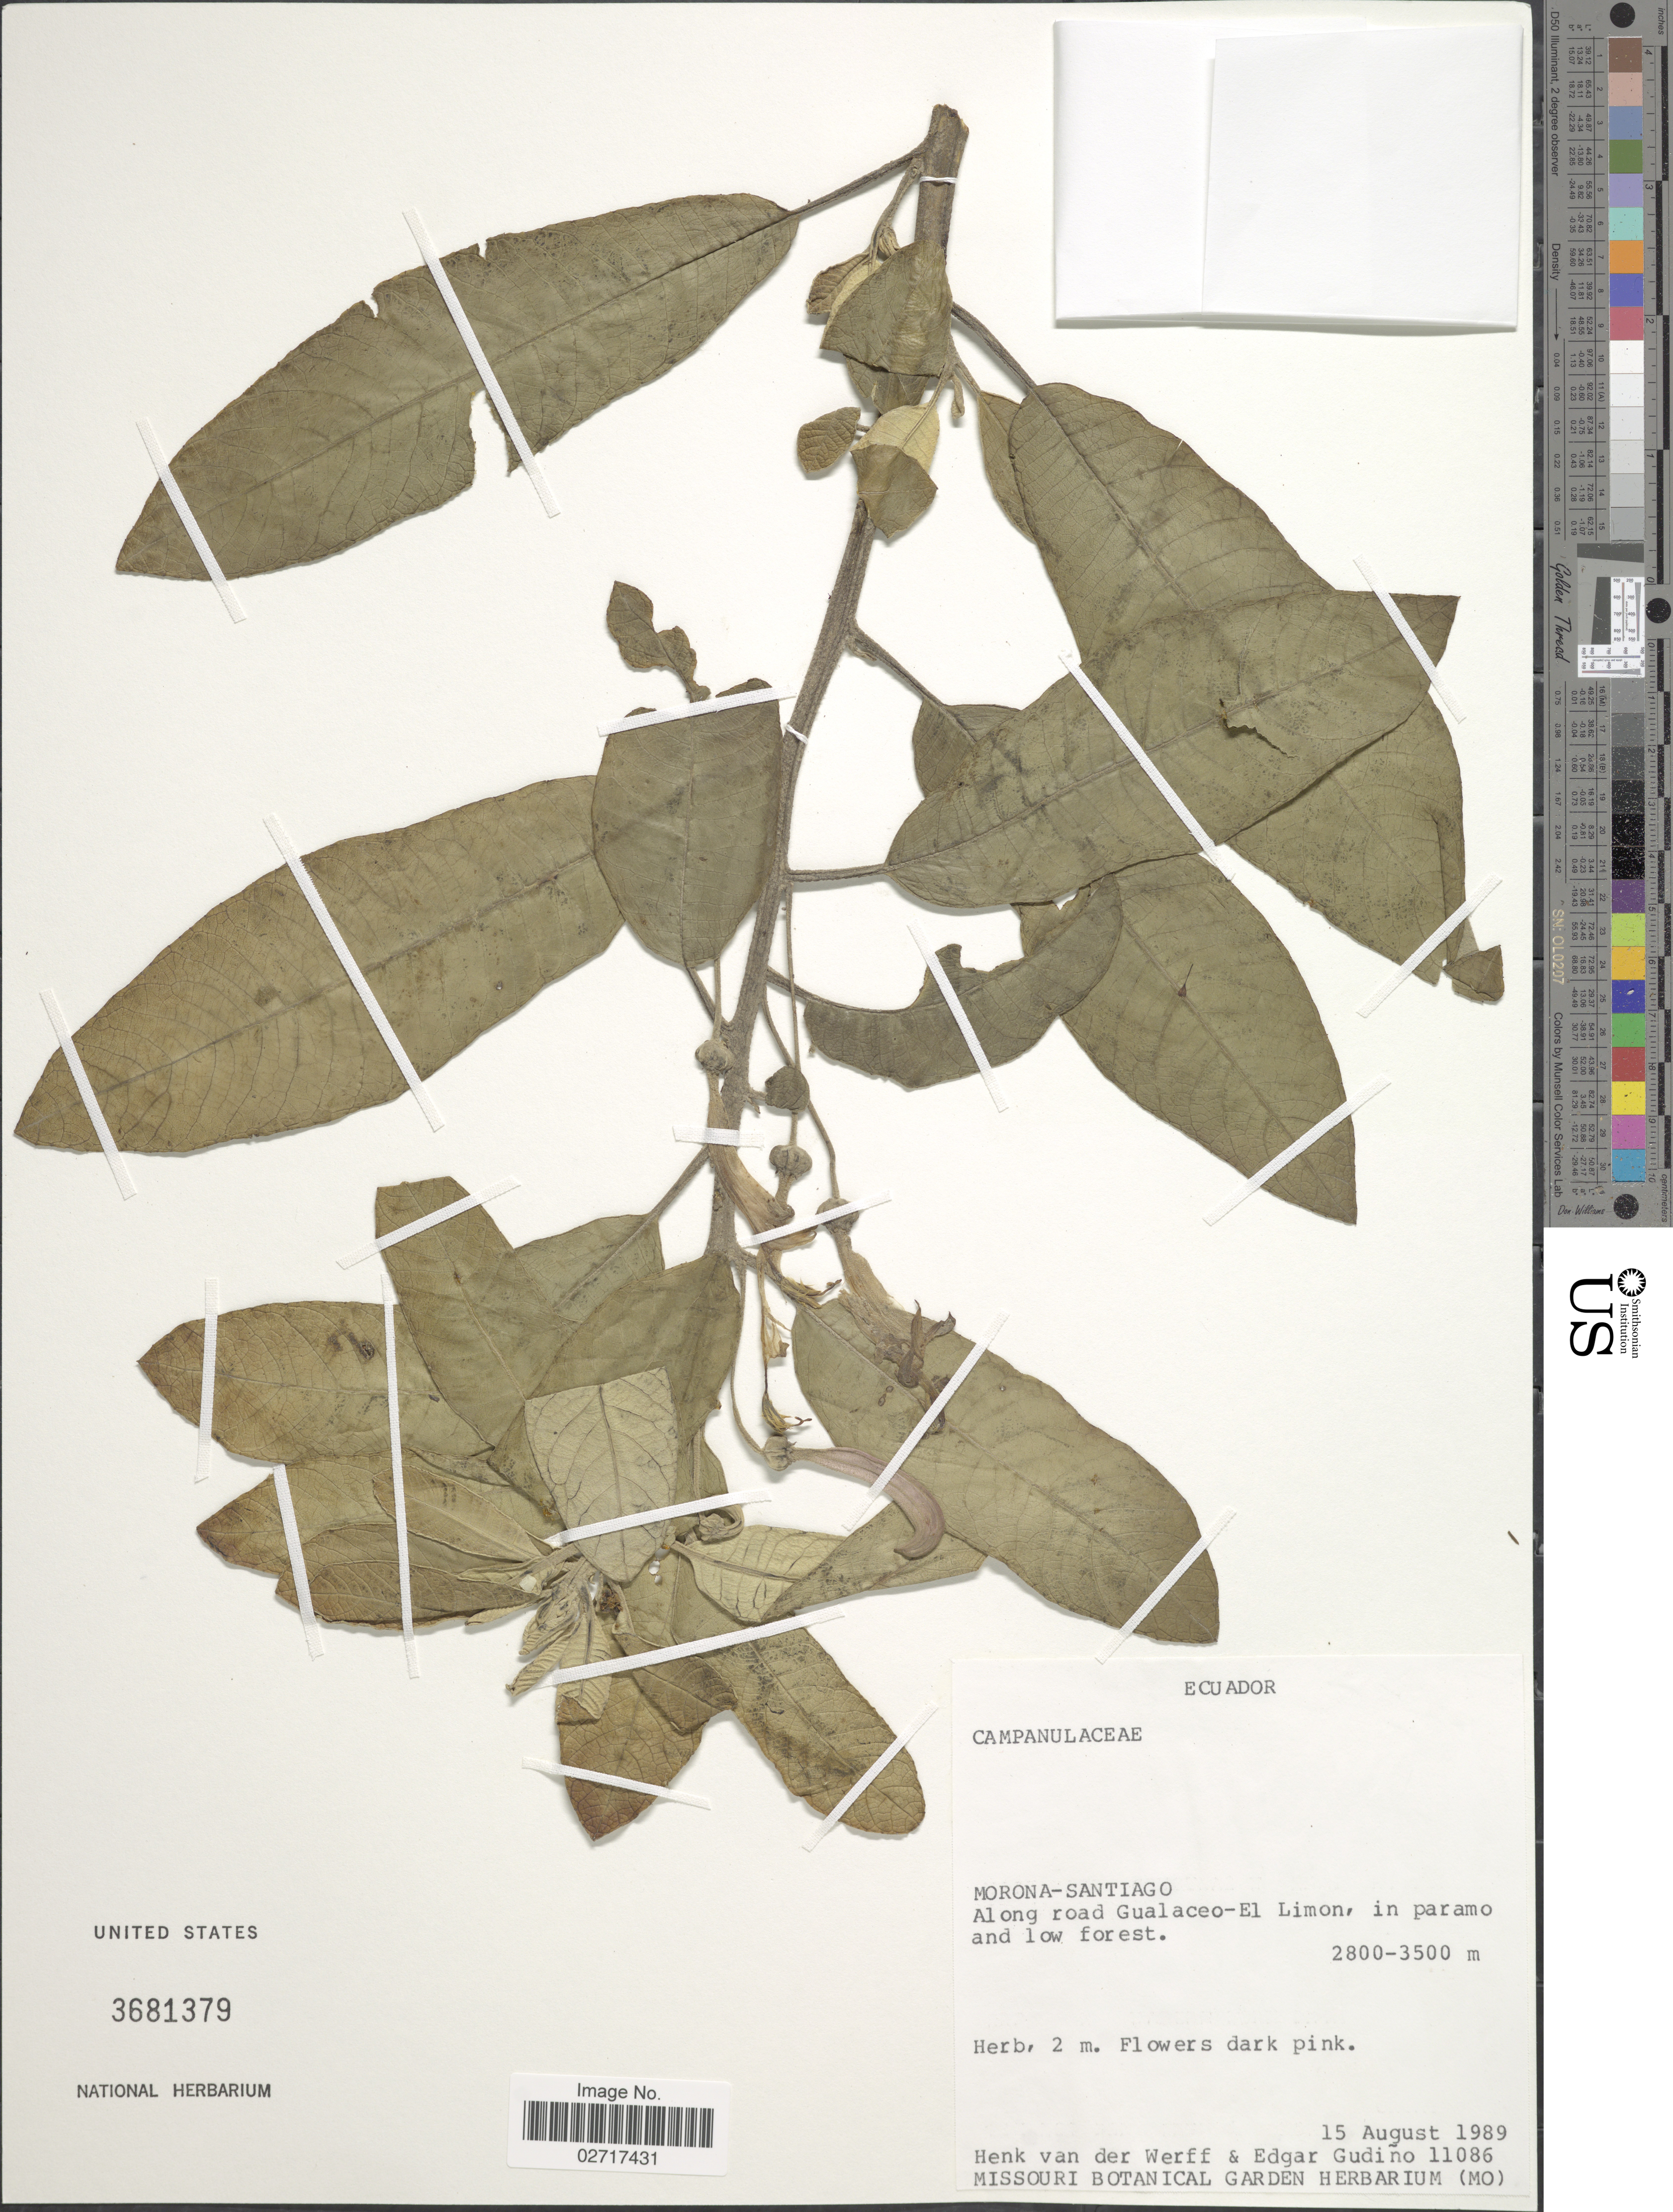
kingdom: Plantae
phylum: Tracheophyta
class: Magnoliopsida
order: Asterales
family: Campanulaceae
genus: Centropogon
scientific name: Centropogon sp.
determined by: Lagomarsino, L. P.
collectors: H. van der Werff & E. Gudiño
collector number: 11086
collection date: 1989-08-15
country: Ecuador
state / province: Morona-Santiago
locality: Along road Gualaceo- El Limon, in paramo and low forest.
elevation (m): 2800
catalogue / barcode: US 3681379